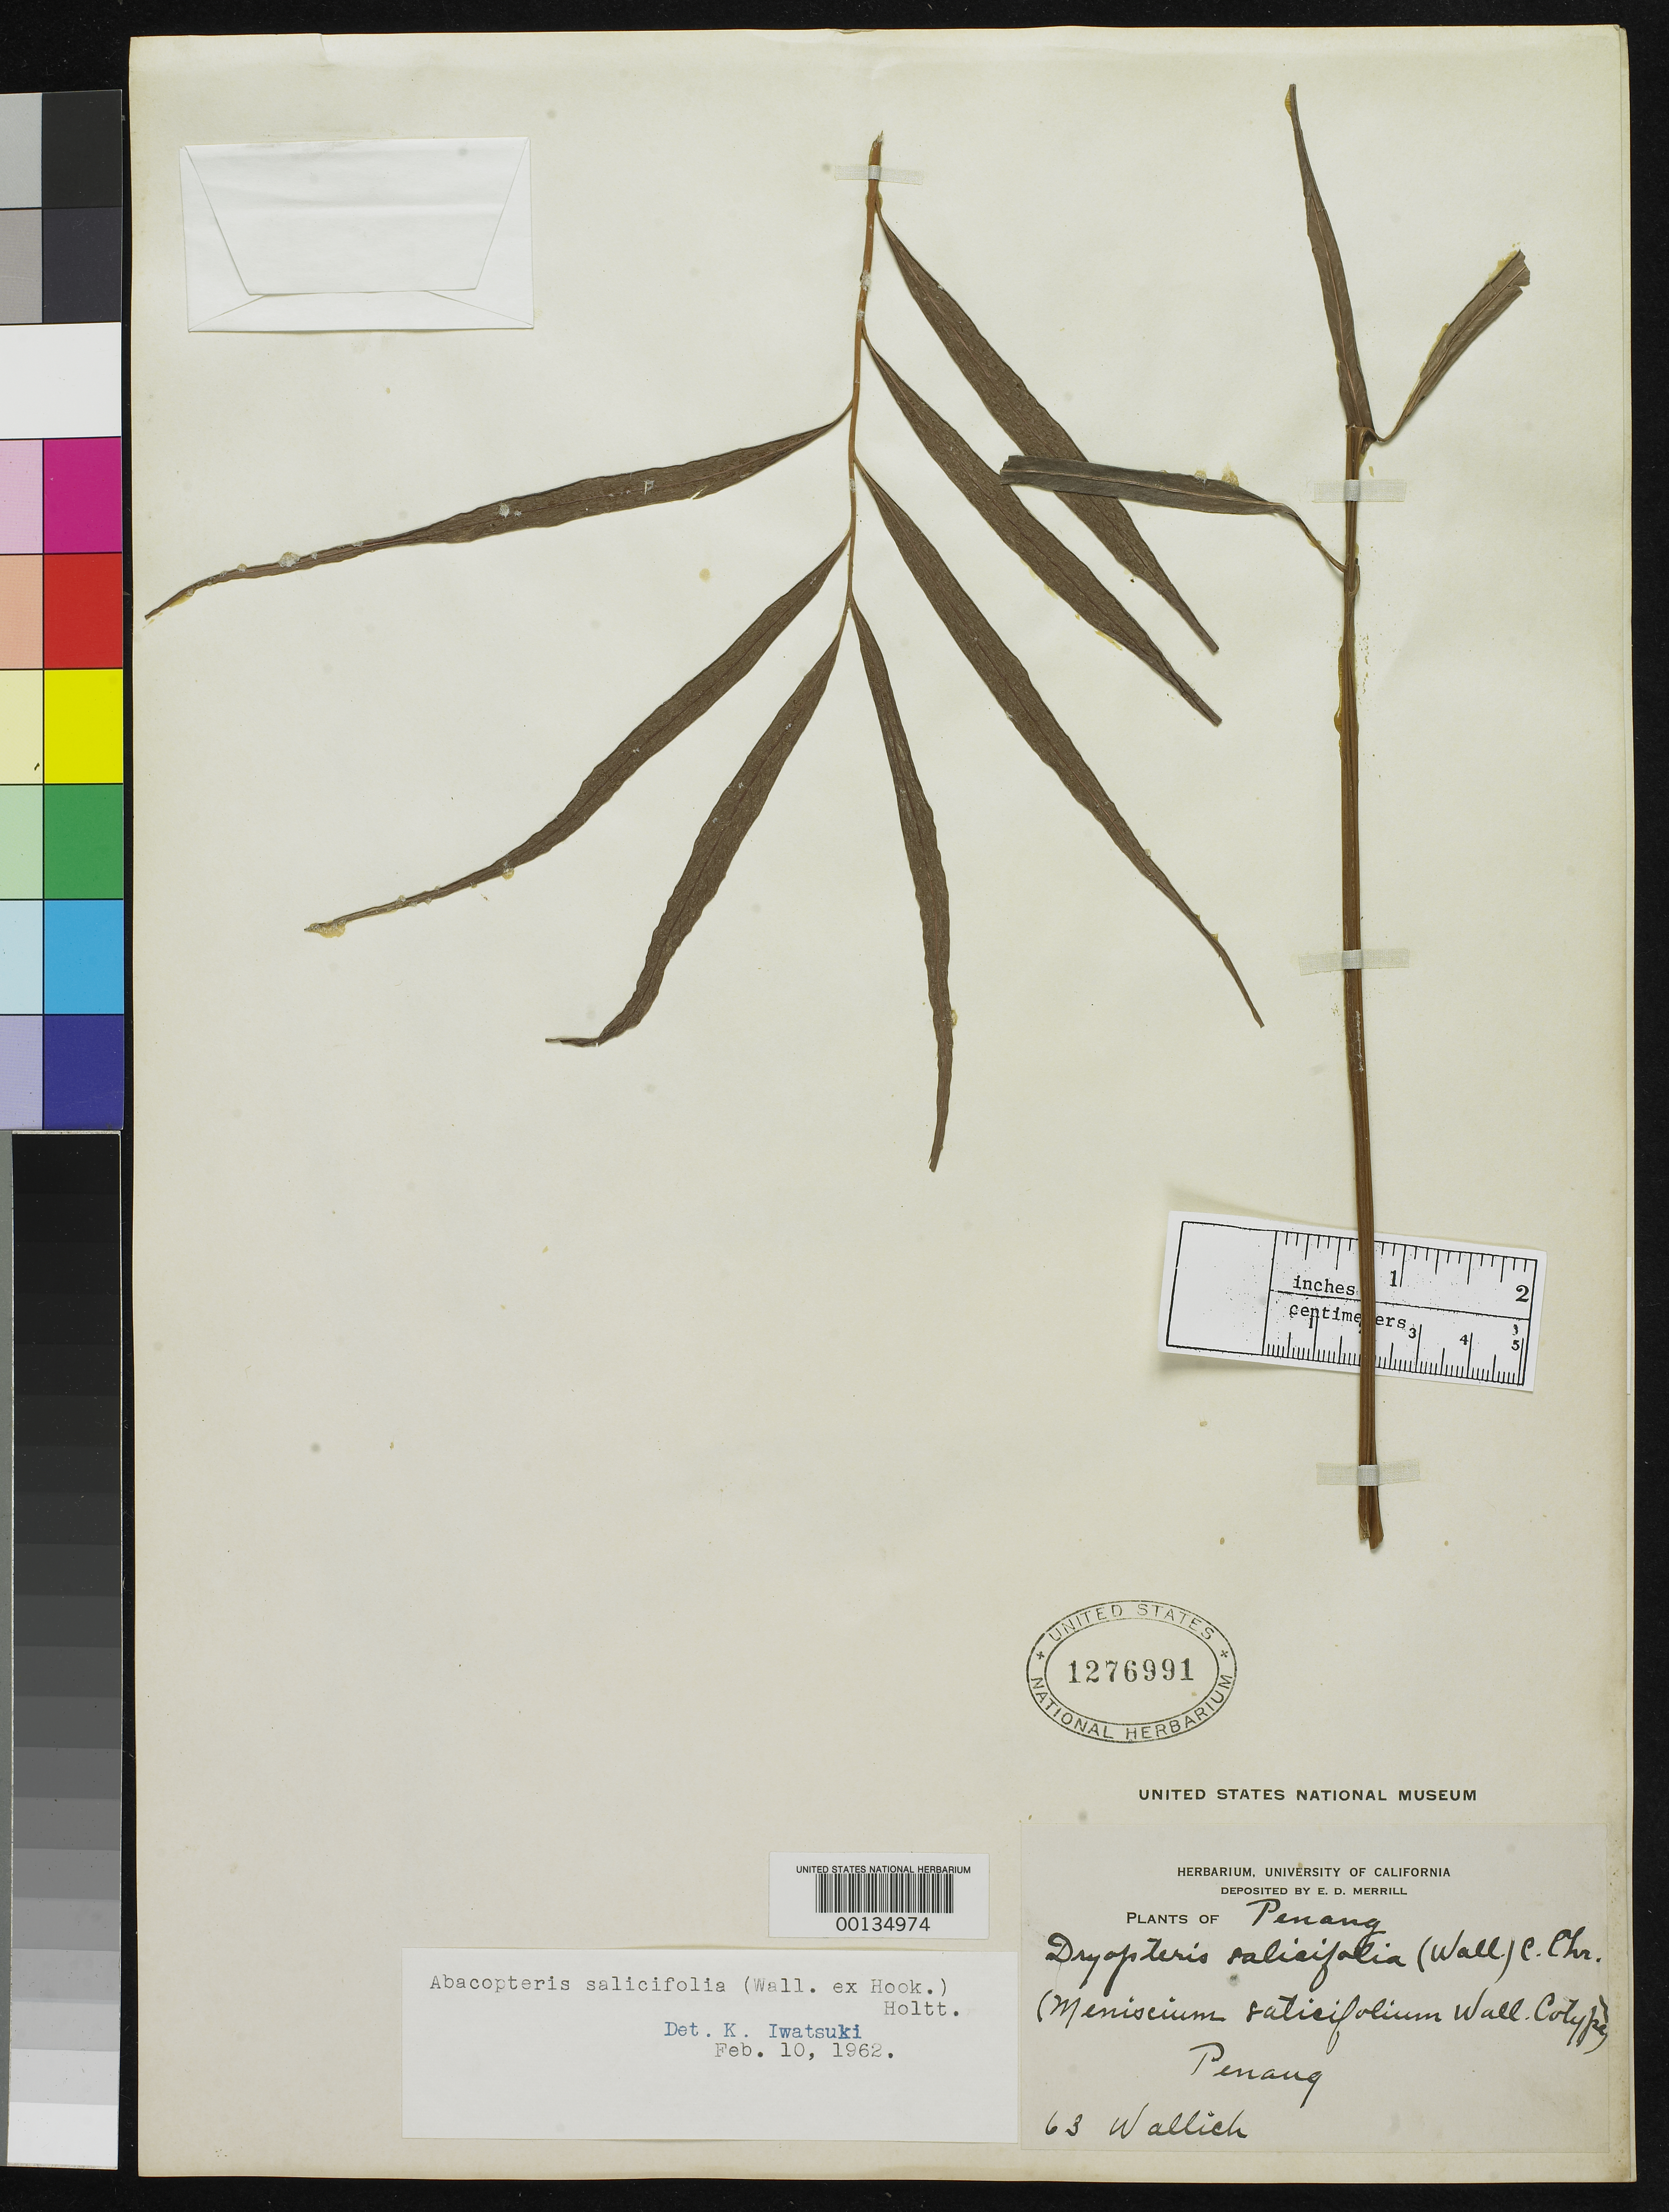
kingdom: Plantae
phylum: Tracheophyta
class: Polypodiopsida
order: Polypodiales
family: Thelypteridaceae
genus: Meniscium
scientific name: Meniscium salicifolium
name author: Wall. ex Hook.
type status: Type Collection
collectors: N. Wallich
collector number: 63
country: Malaysia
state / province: Pulau Pinang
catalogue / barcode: US 1276991